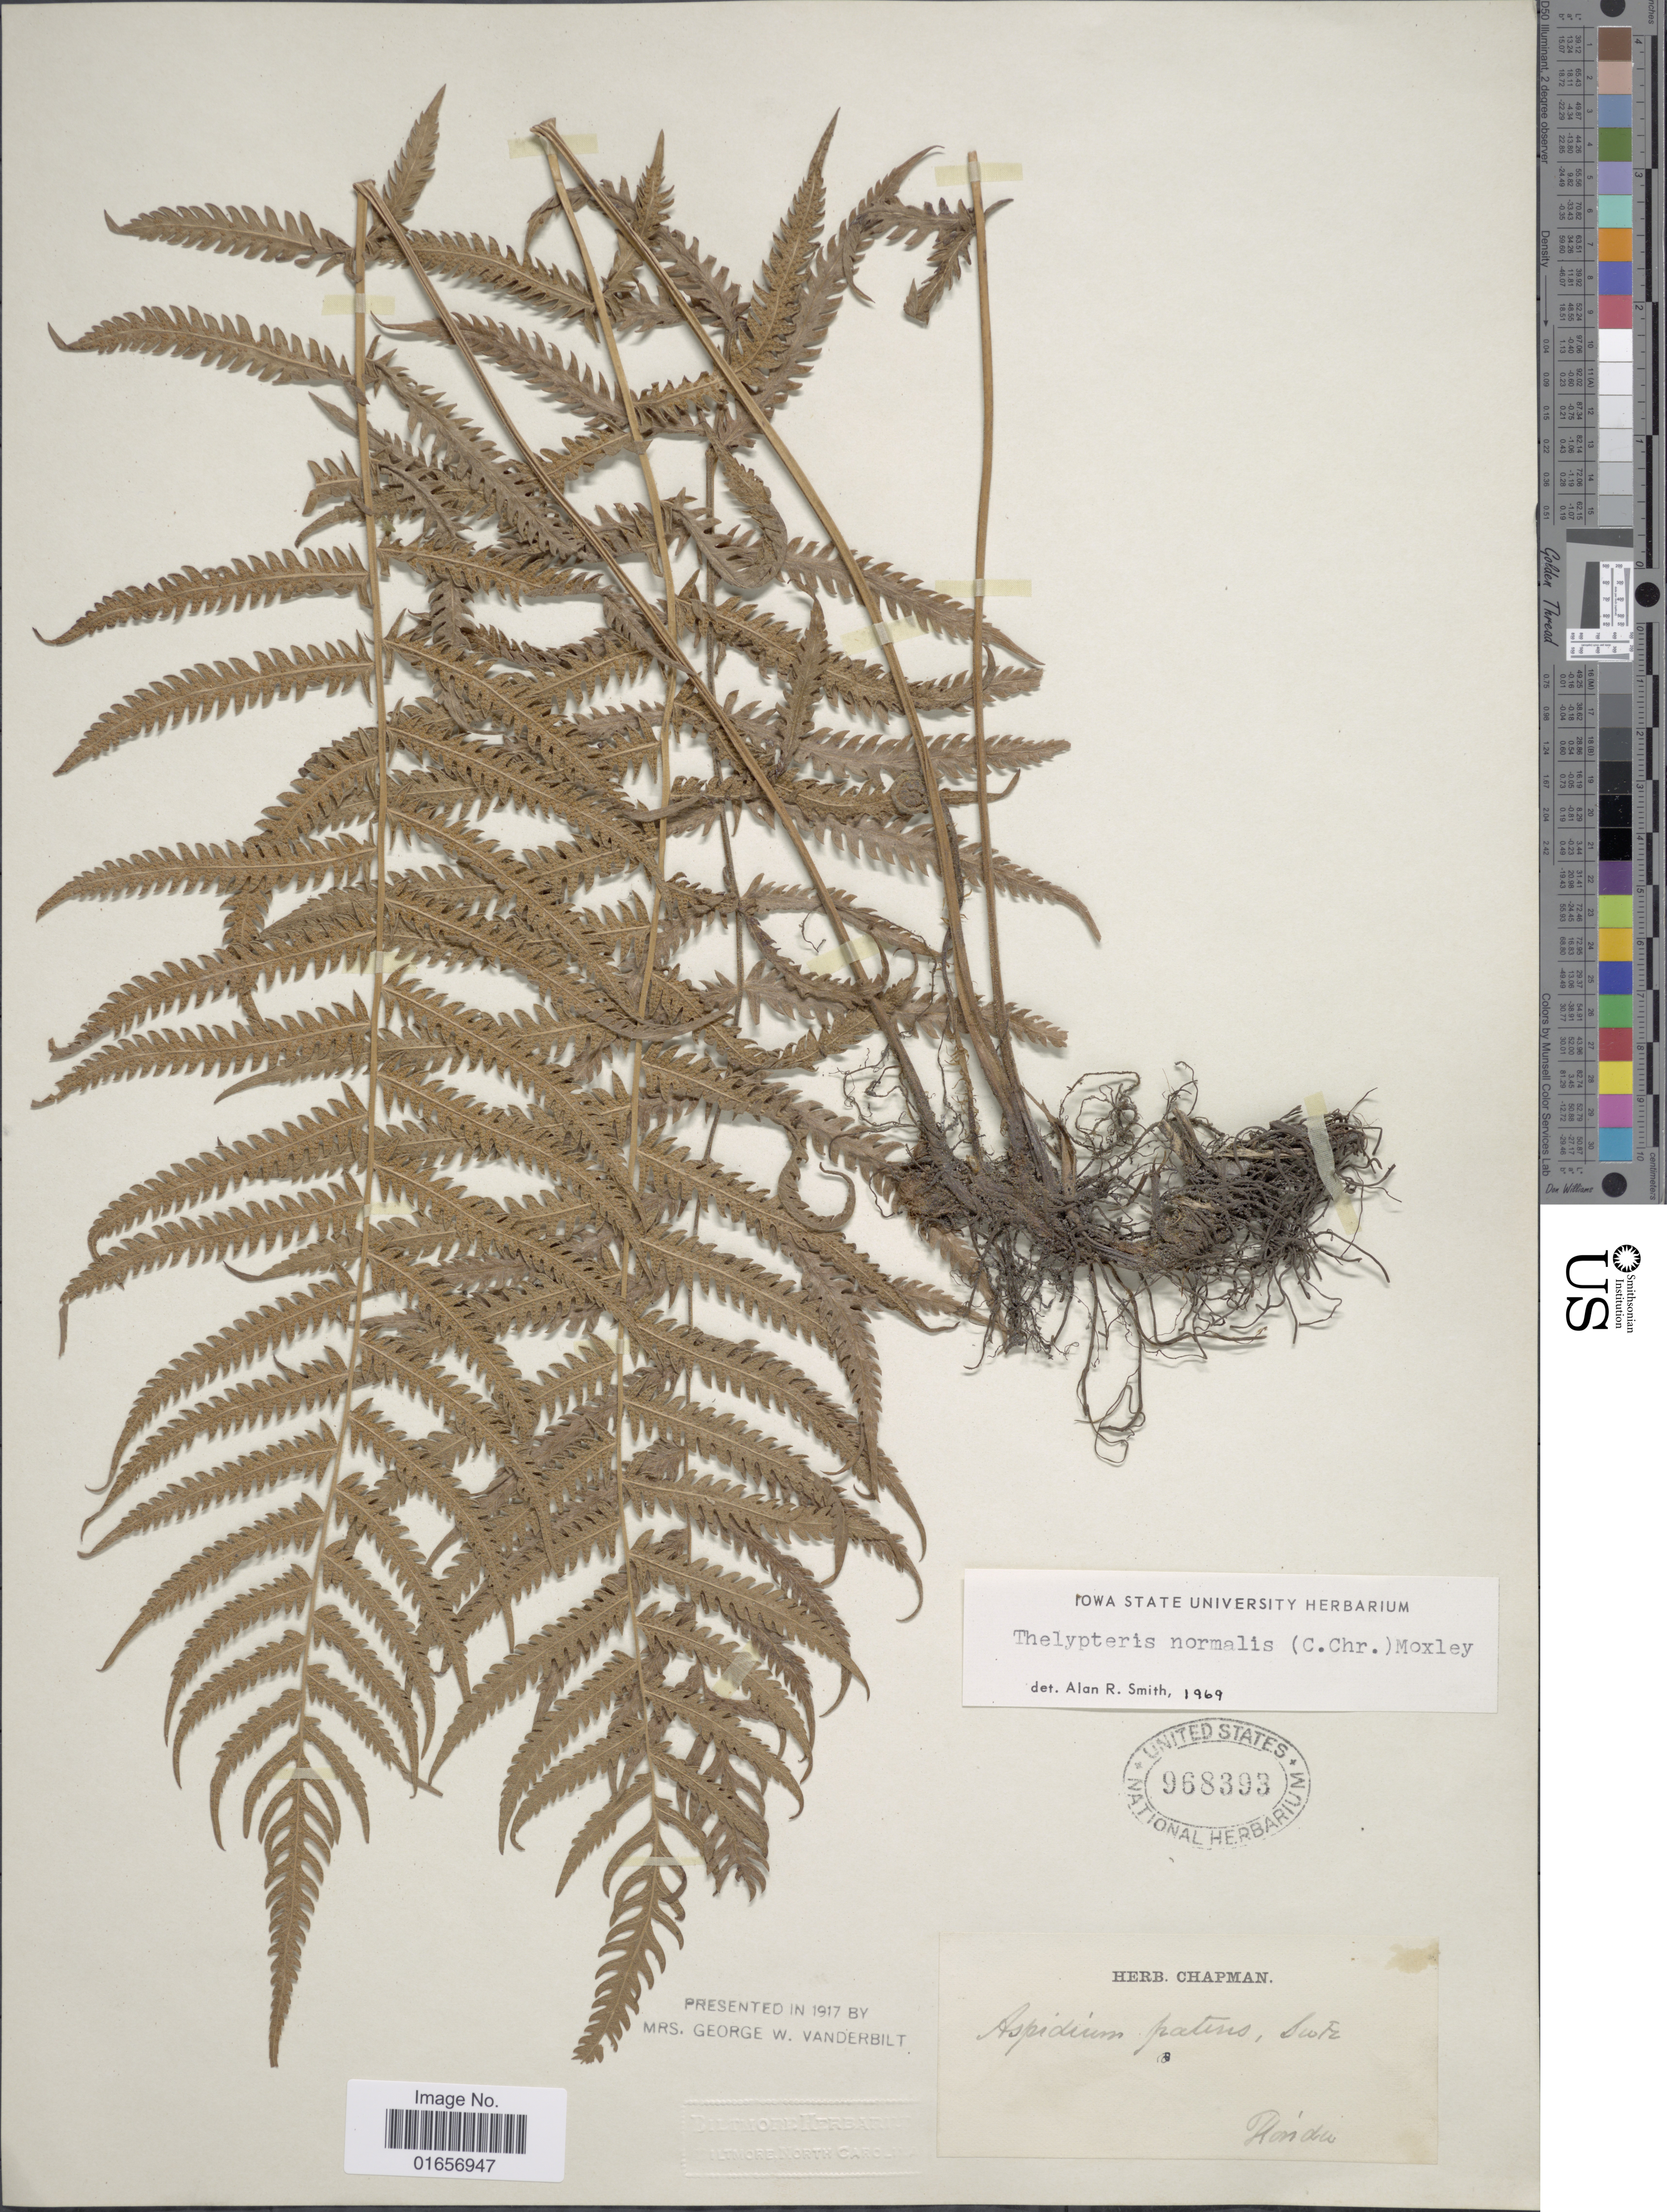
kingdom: Plantae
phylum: Tracheophyta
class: Polypodiopsida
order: Polypodiales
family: Thelypteridaceae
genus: Christella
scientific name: Christella kunthii comb. ined.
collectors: ex herb. Chapman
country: United States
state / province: Florida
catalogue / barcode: US 98393